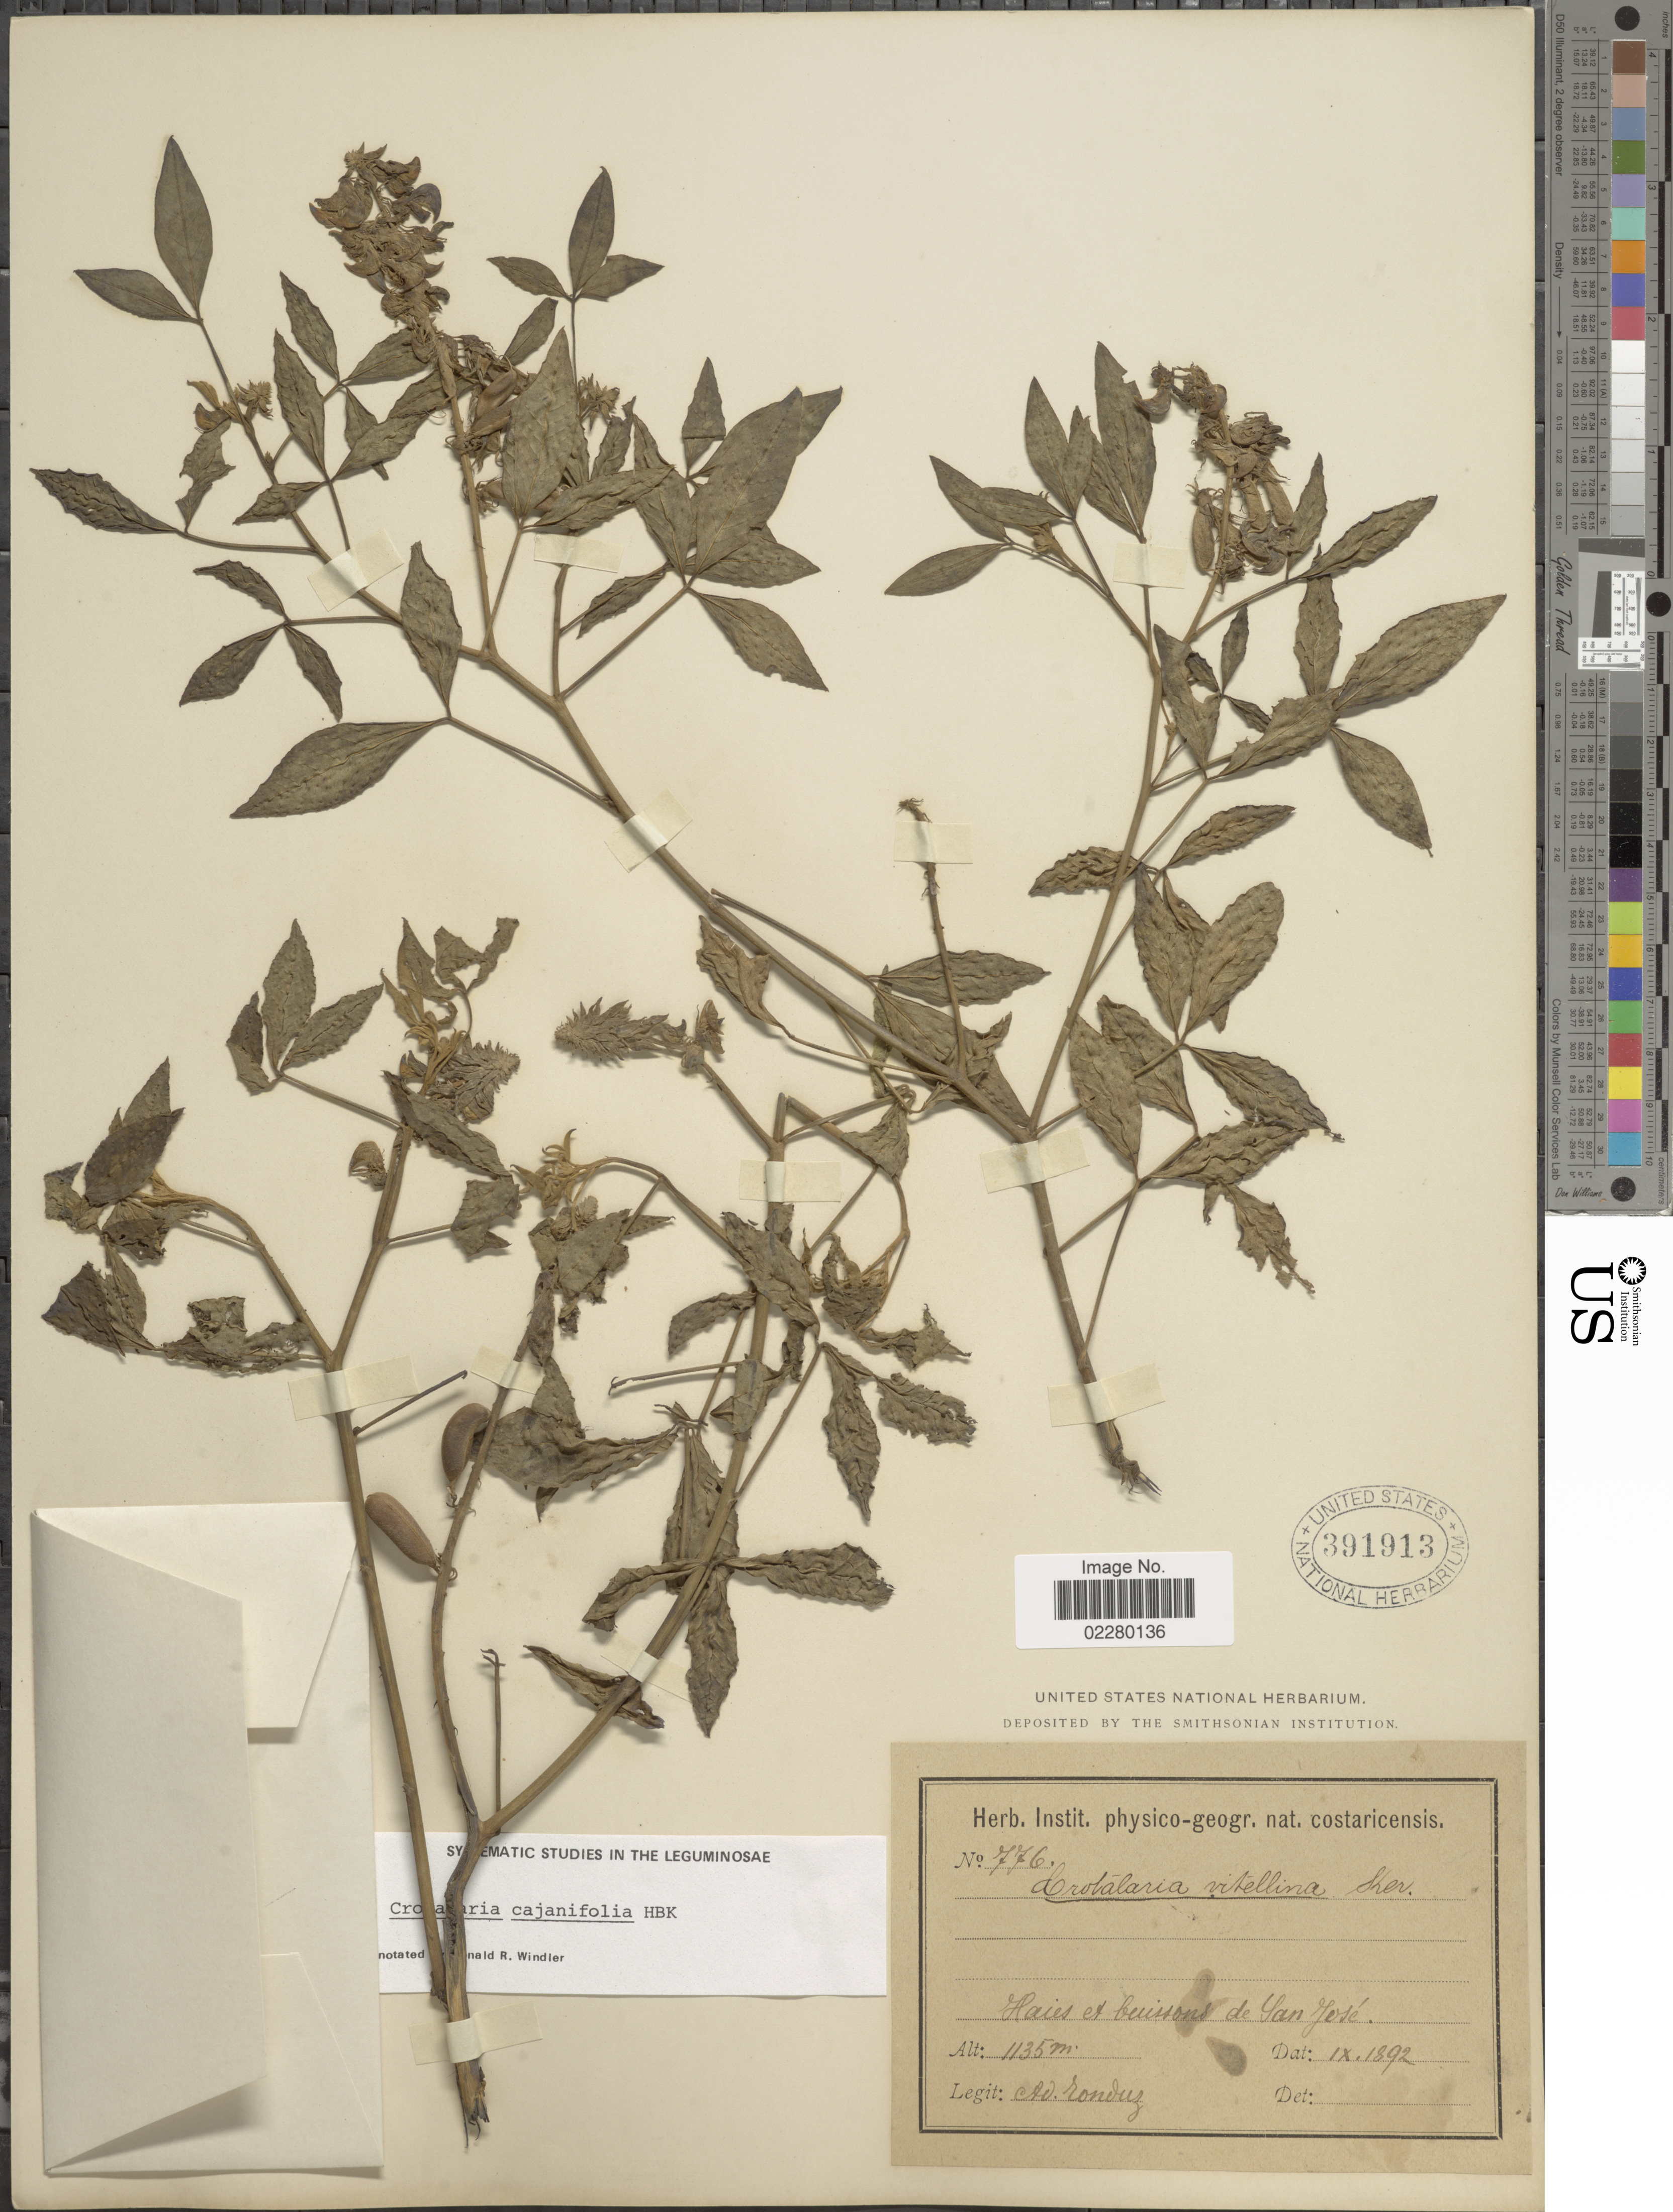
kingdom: Plantae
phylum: Tracheophyta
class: Magnoliopsida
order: Fabales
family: Fabaceae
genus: Crotalaria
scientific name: Crotalaria cajanifolia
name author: Kunth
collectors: A. Tonduz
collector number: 776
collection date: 1892-09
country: Costa Rica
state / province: San José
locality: Haies et buissons de San José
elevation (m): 1135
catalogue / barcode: US 391913